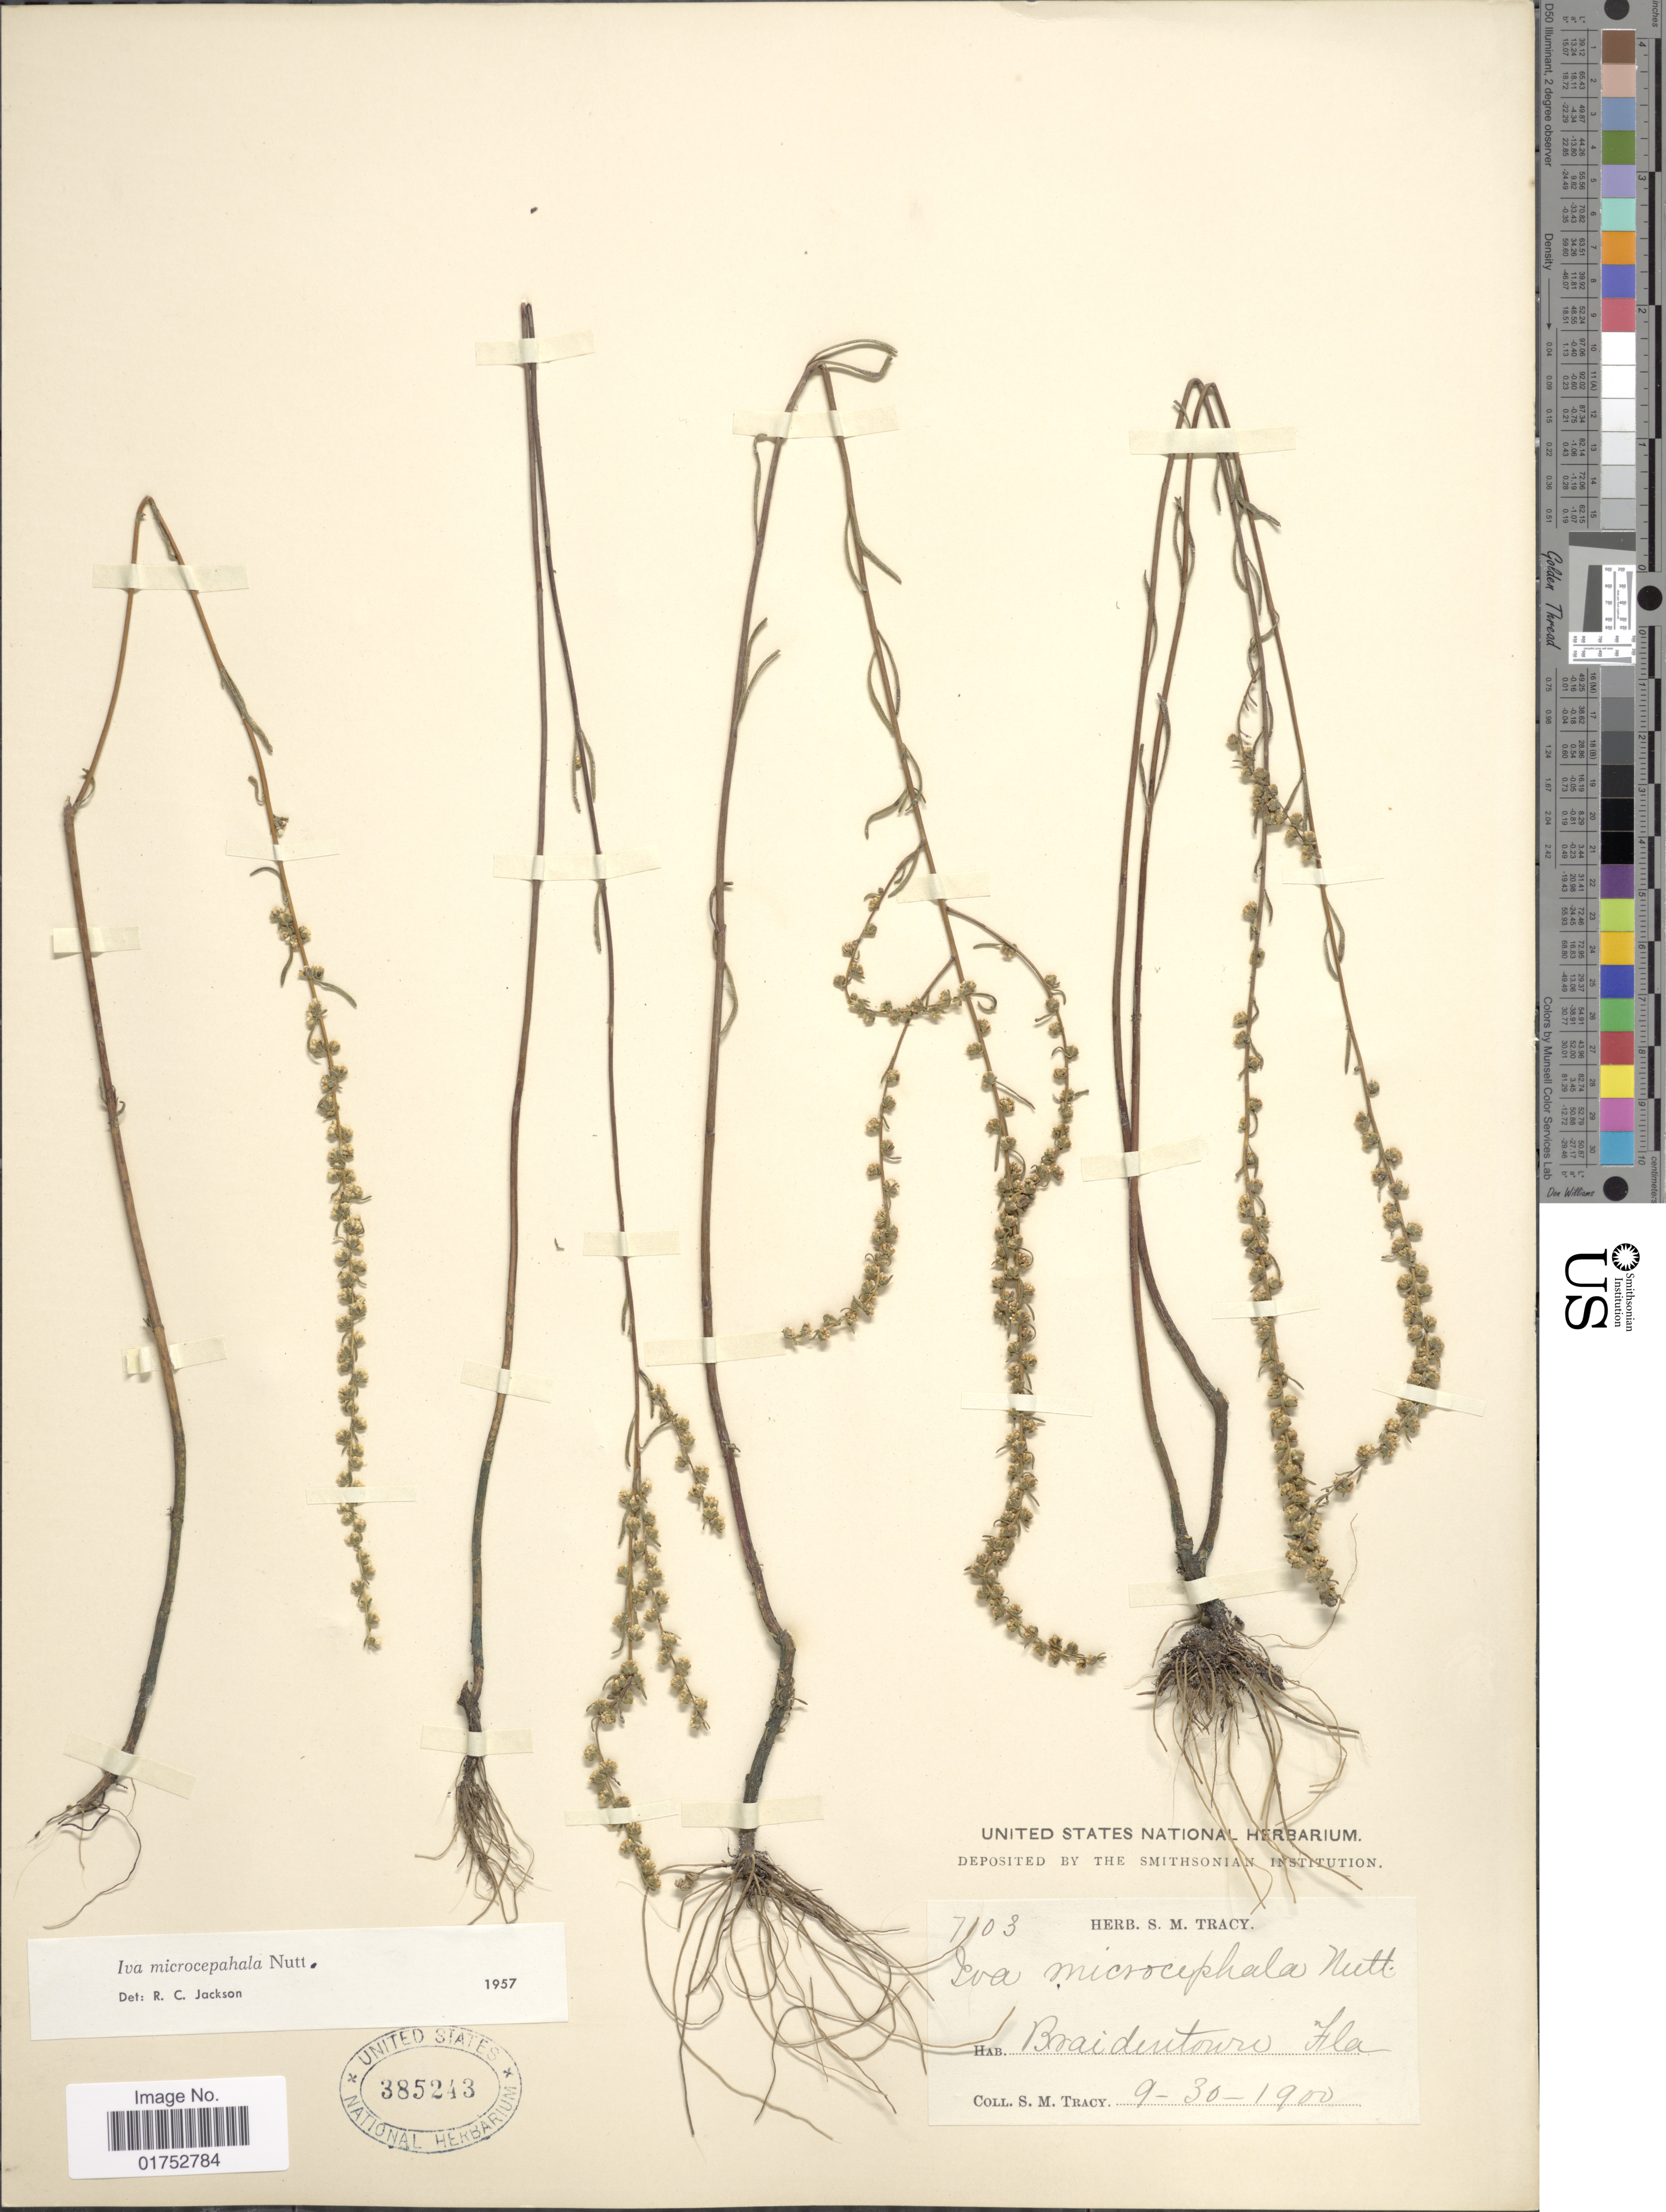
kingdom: Plantae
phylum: Tracheophyta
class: Magnoliopsida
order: Asterales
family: Asteraceae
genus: Iva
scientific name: Iva microcephala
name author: Nutt.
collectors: S. M. Tracy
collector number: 7103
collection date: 1900-09-30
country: United States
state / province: Florida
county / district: Manatee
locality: Braidentown, Fla.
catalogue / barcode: US 385243